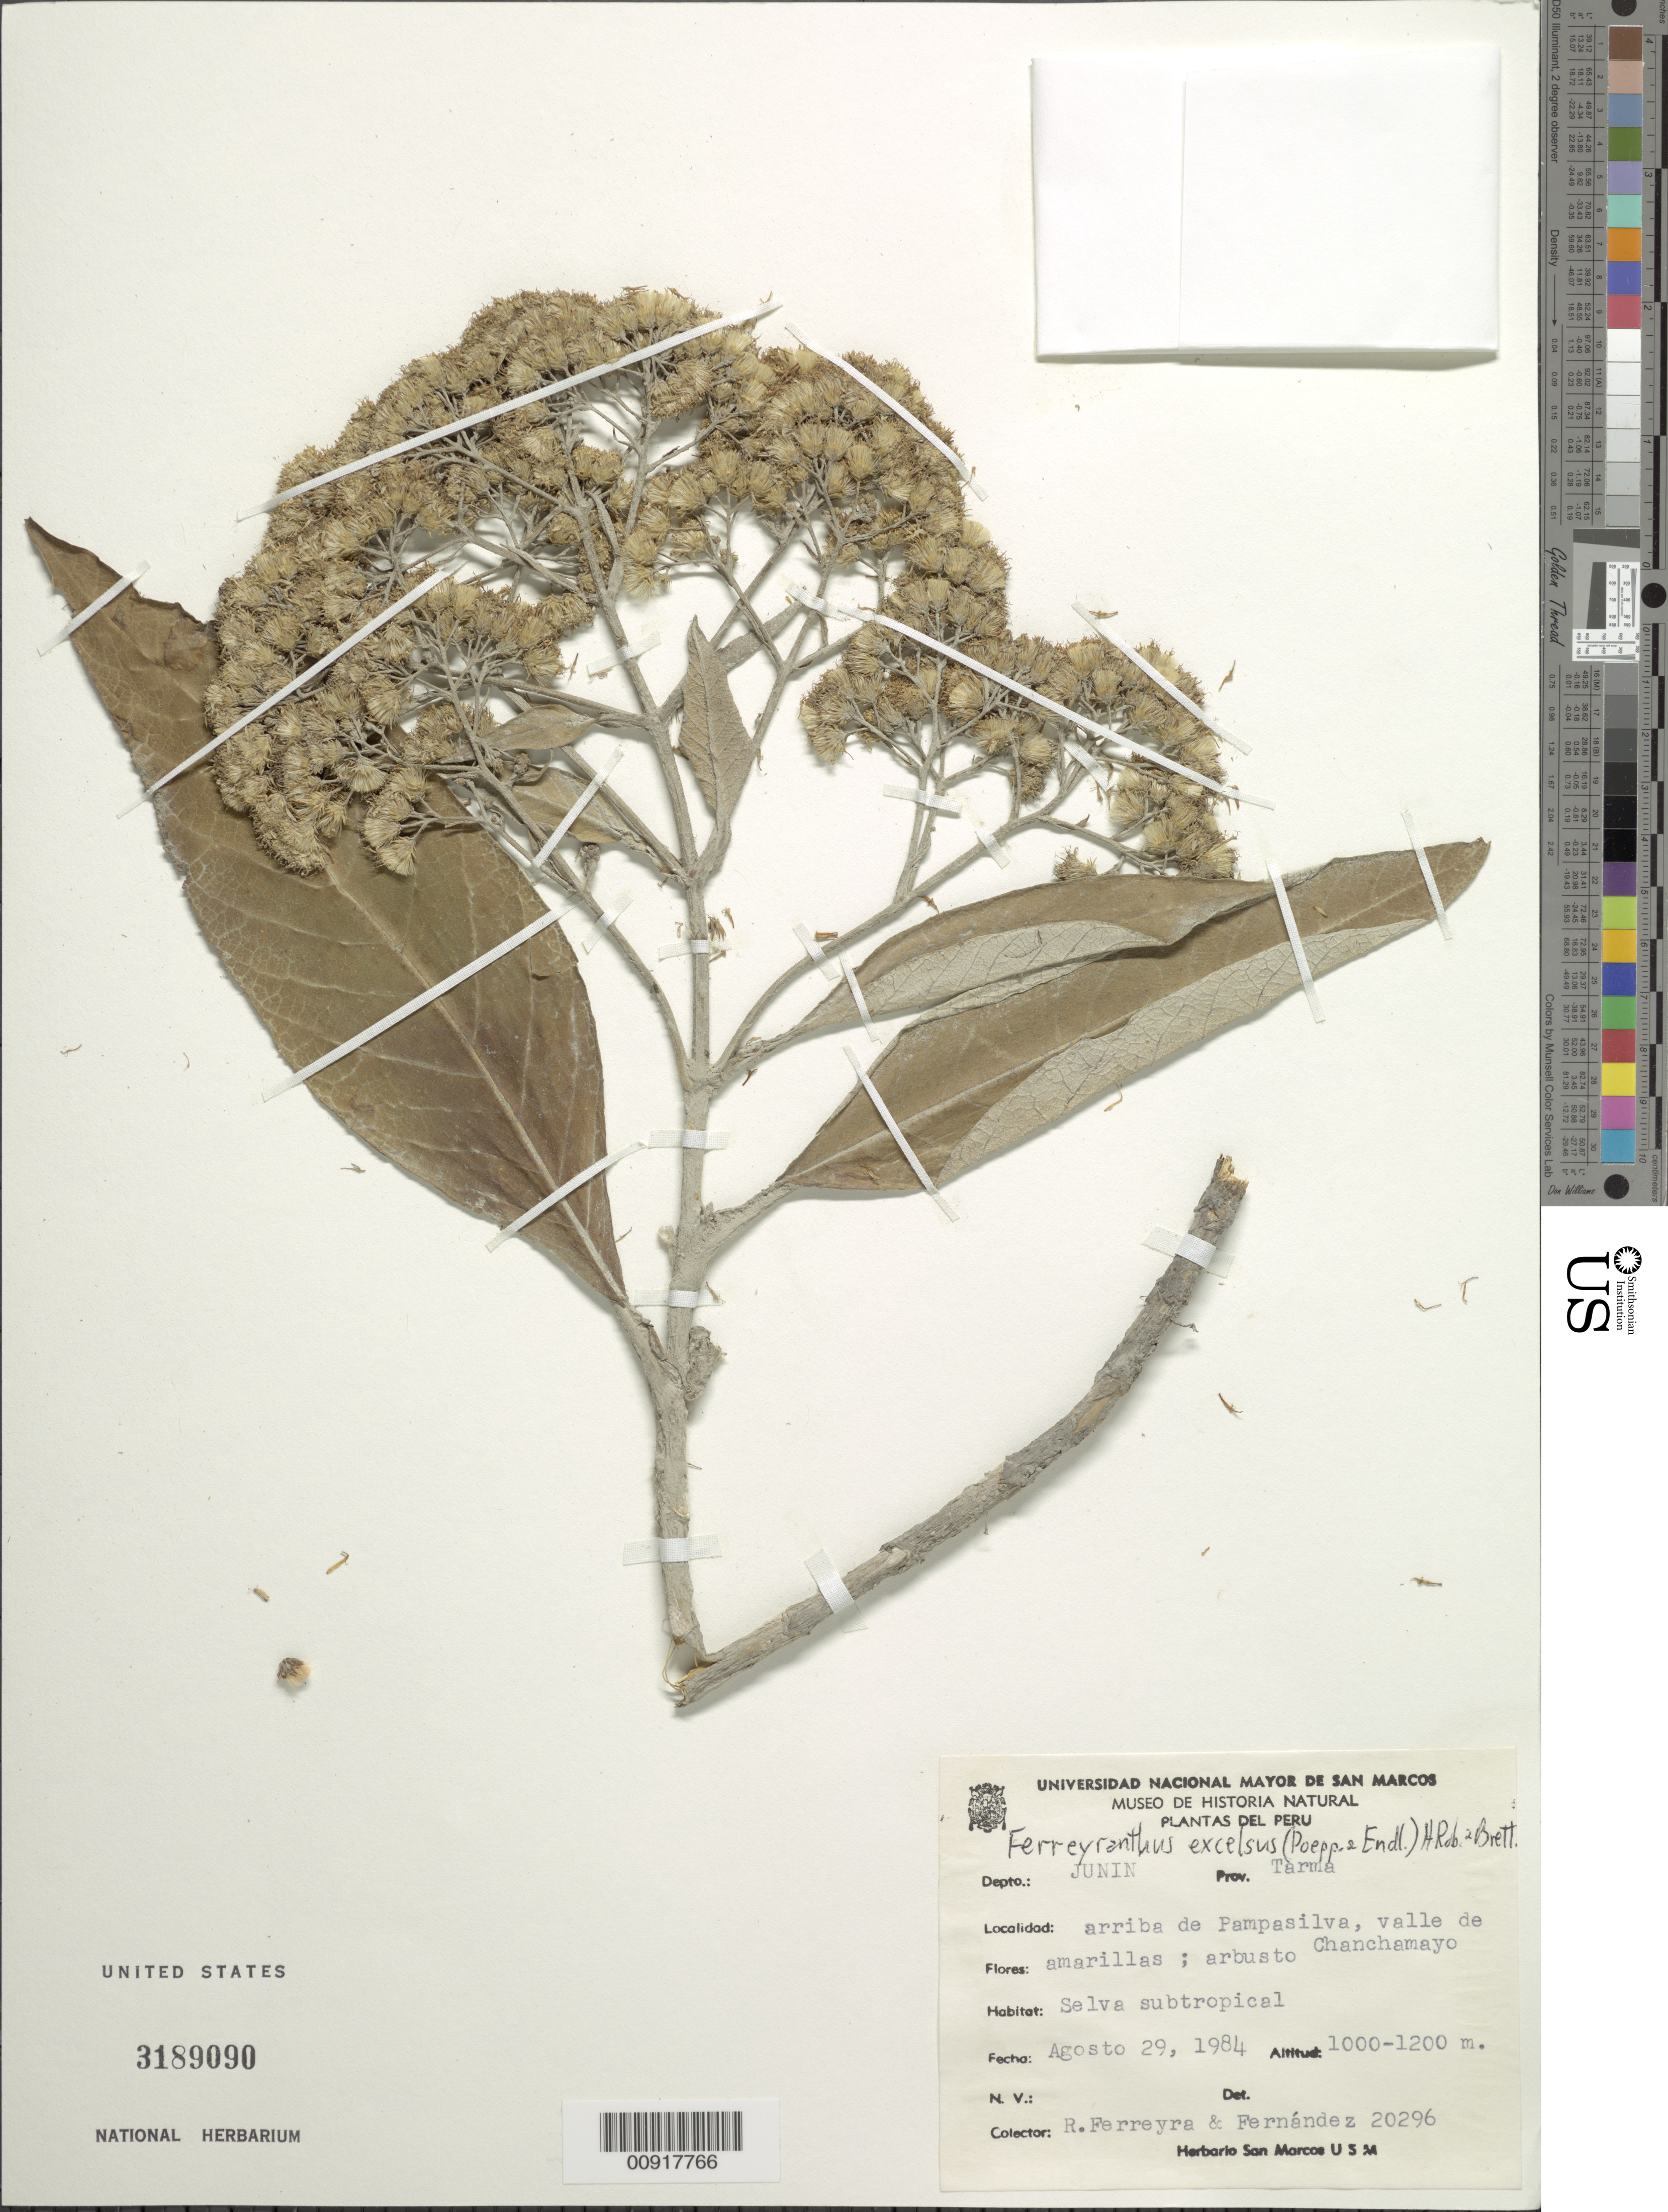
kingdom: Plantae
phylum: Tracheophyta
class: Magnoliopsida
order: Asterales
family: Asteraceae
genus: Ferreyranthus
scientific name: Ferreyranthus excelsus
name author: (Poepp. & Endl.) H. Rob. & Brettell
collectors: R. A. Ferreyra & -- Fernandez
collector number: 20296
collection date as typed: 29 August 1984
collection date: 1984-08-29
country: Peru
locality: Prov. Tarma, Dpto. Junin, Pampasilva, valle de Chanchamayo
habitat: Selva subtropical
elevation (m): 1000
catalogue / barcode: US 3189090